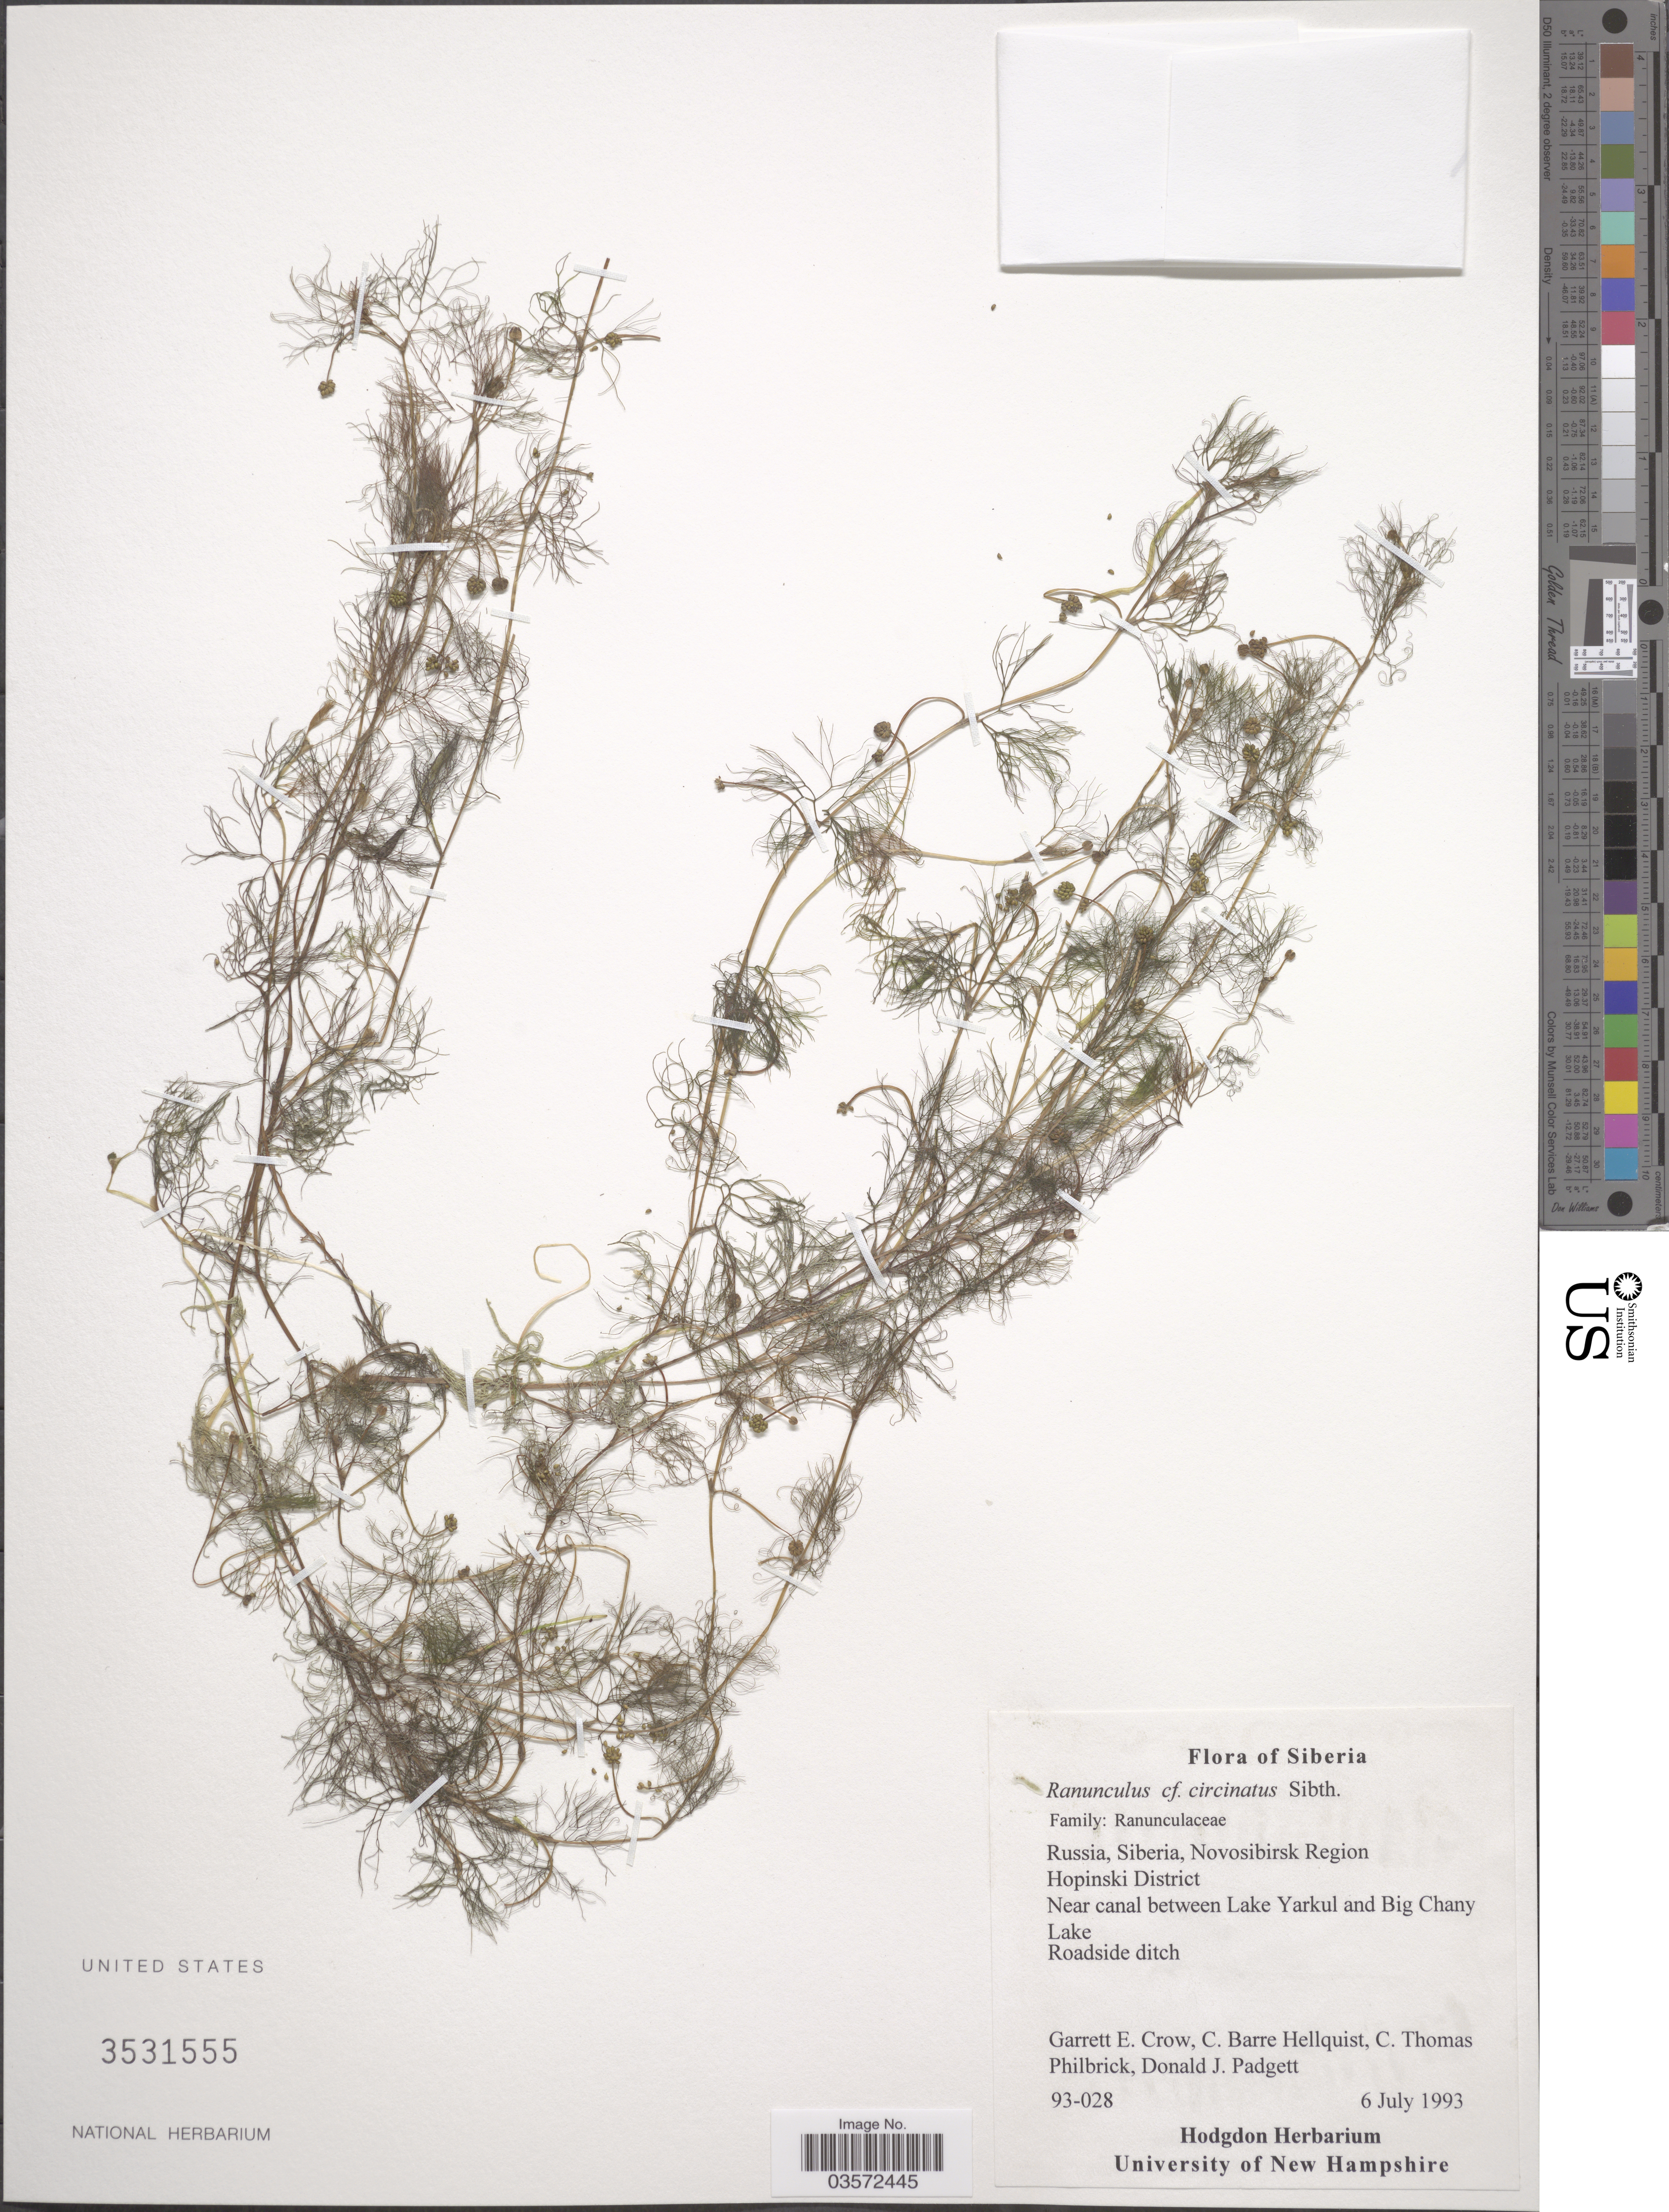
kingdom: Plantae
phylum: Tracheophyta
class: Magnoliopsida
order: Ranunculales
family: Ranunculaceae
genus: Ranunculus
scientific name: Ranunculus circinatus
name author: Sibth.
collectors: G. E. Crow, C. Hellquist, C. Philbrick & D. Padgett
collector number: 93-028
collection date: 1993-07-06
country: Russian Federation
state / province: Novosibirsk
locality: Siberia, Novosibirsk Region. Hopinski District. Near canal between Lake Yarkul and Big Chany Lake.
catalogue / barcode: US 3531555